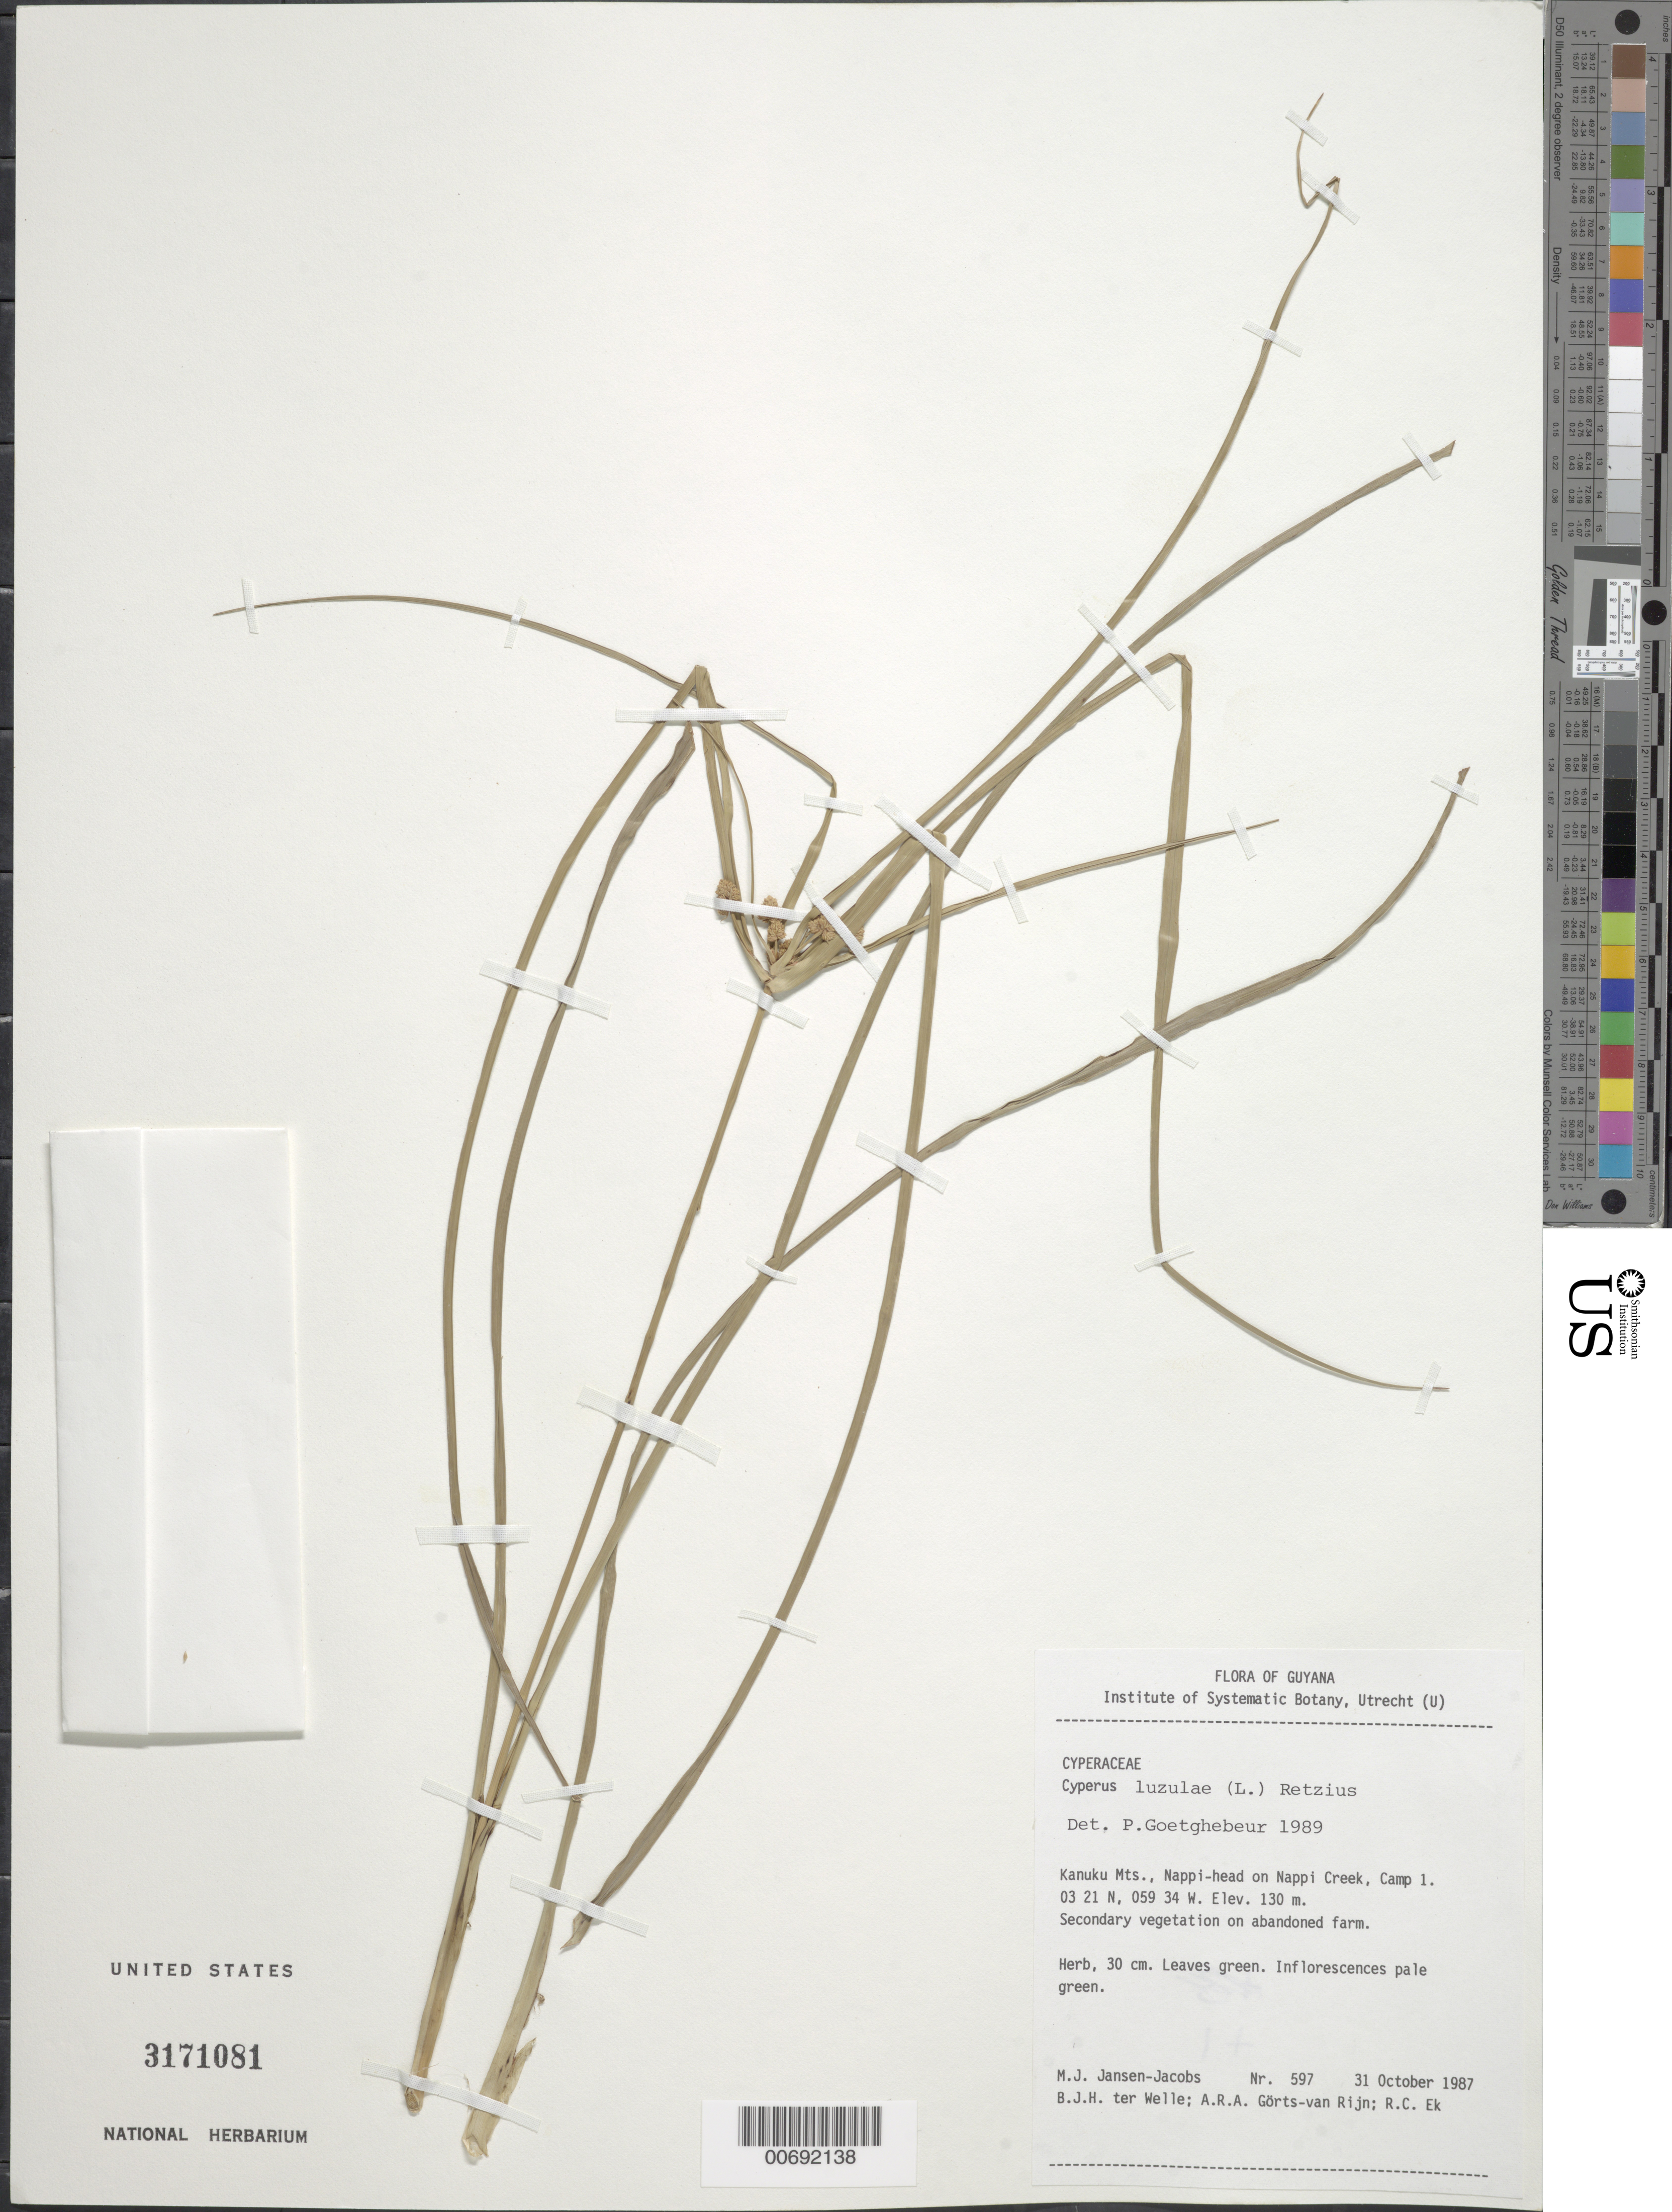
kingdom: Plantae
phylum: Tracheophyta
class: Liliopsida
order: Poales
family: Cyperaceae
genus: Cyperus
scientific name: Cyperus luzulae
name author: (L.) Rottb. ex Retz.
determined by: Goetghebeur, P.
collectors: M. J. Jansen-Jacobs, B. Welle, A. .R. A. Görts-van Rijn & R. C. Ek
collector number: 597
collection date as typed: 31-Oct-87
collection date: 1987-10-31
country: Guyana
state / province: U. Takutu-U. Essequibo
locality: Kanuku Mts., Nappi-head on Nappi Creek, camp 1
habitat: Secondary vegetation on abandoned farm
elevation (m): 130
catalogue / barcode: US 3171081